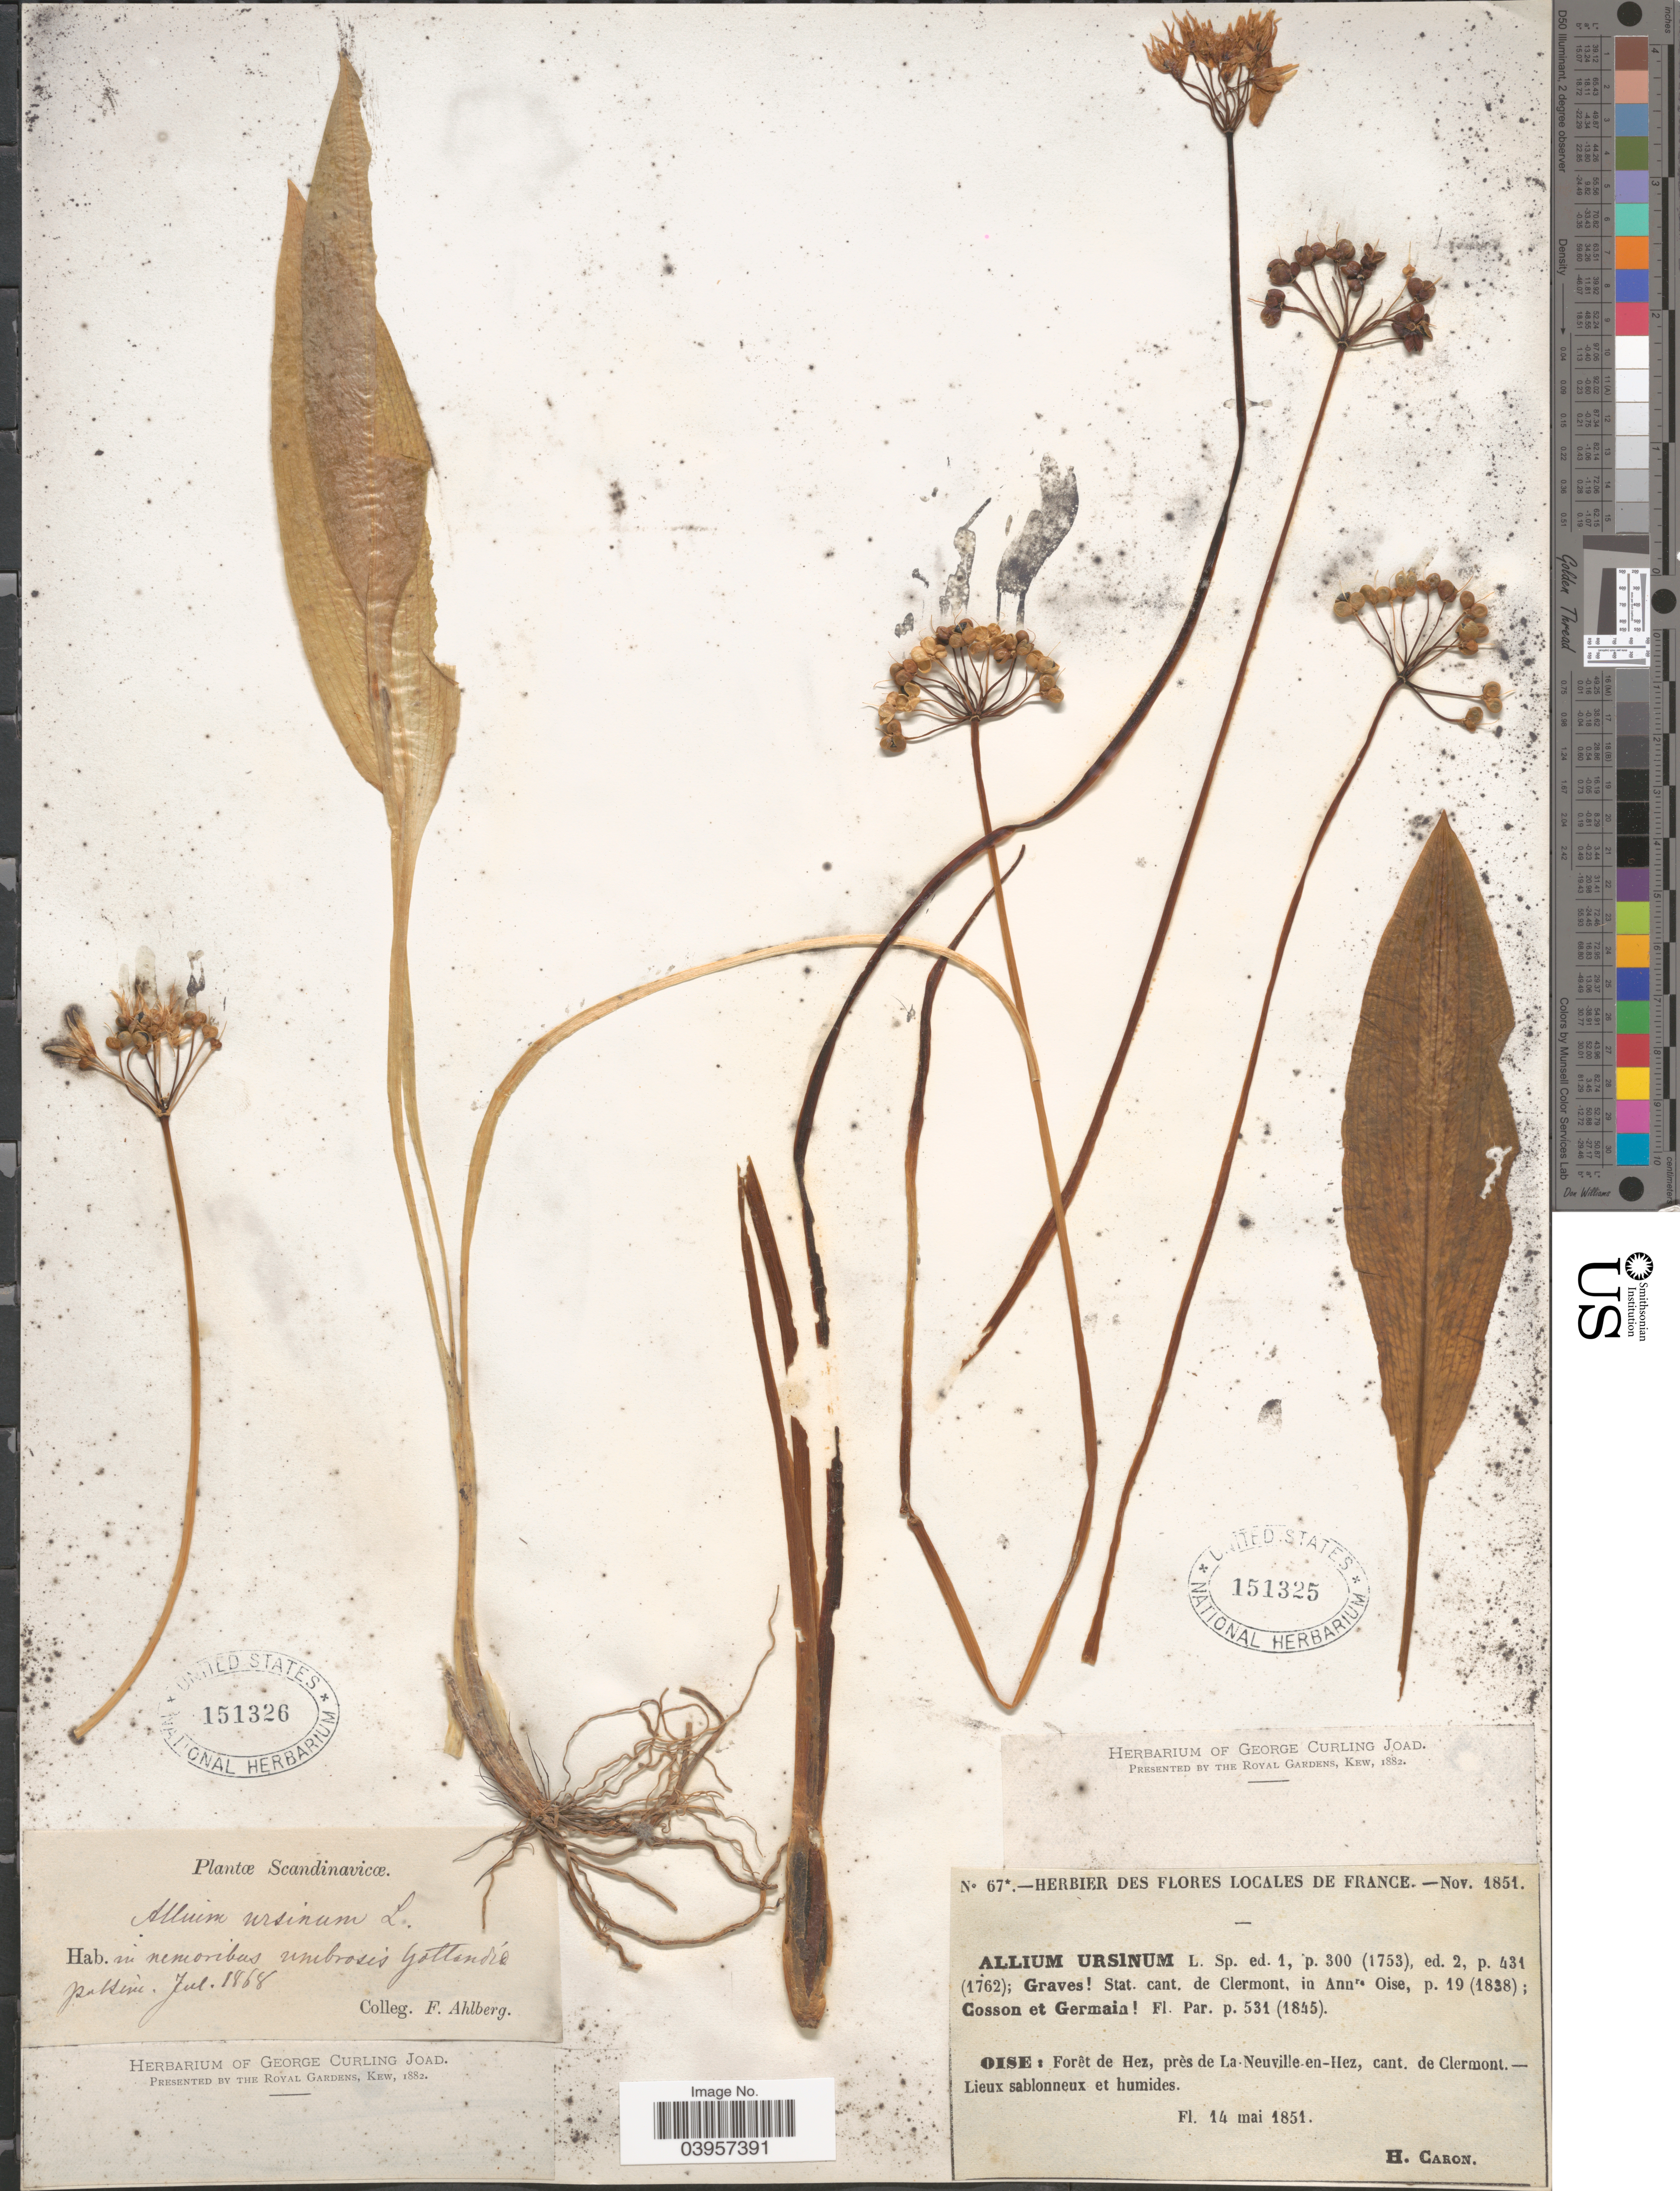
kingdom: Plantae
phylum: Tracheophyta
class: Liliopsida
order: Asparagales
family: Amaryllidaceae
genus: Allium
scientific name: Allium ursinum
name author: L.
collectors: F. Ahlberg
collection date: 1868-07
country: Sweden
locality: In nemoribus umbrosis Gottandré Passåive. Scandinavicœ.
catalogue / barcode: US 151326-2